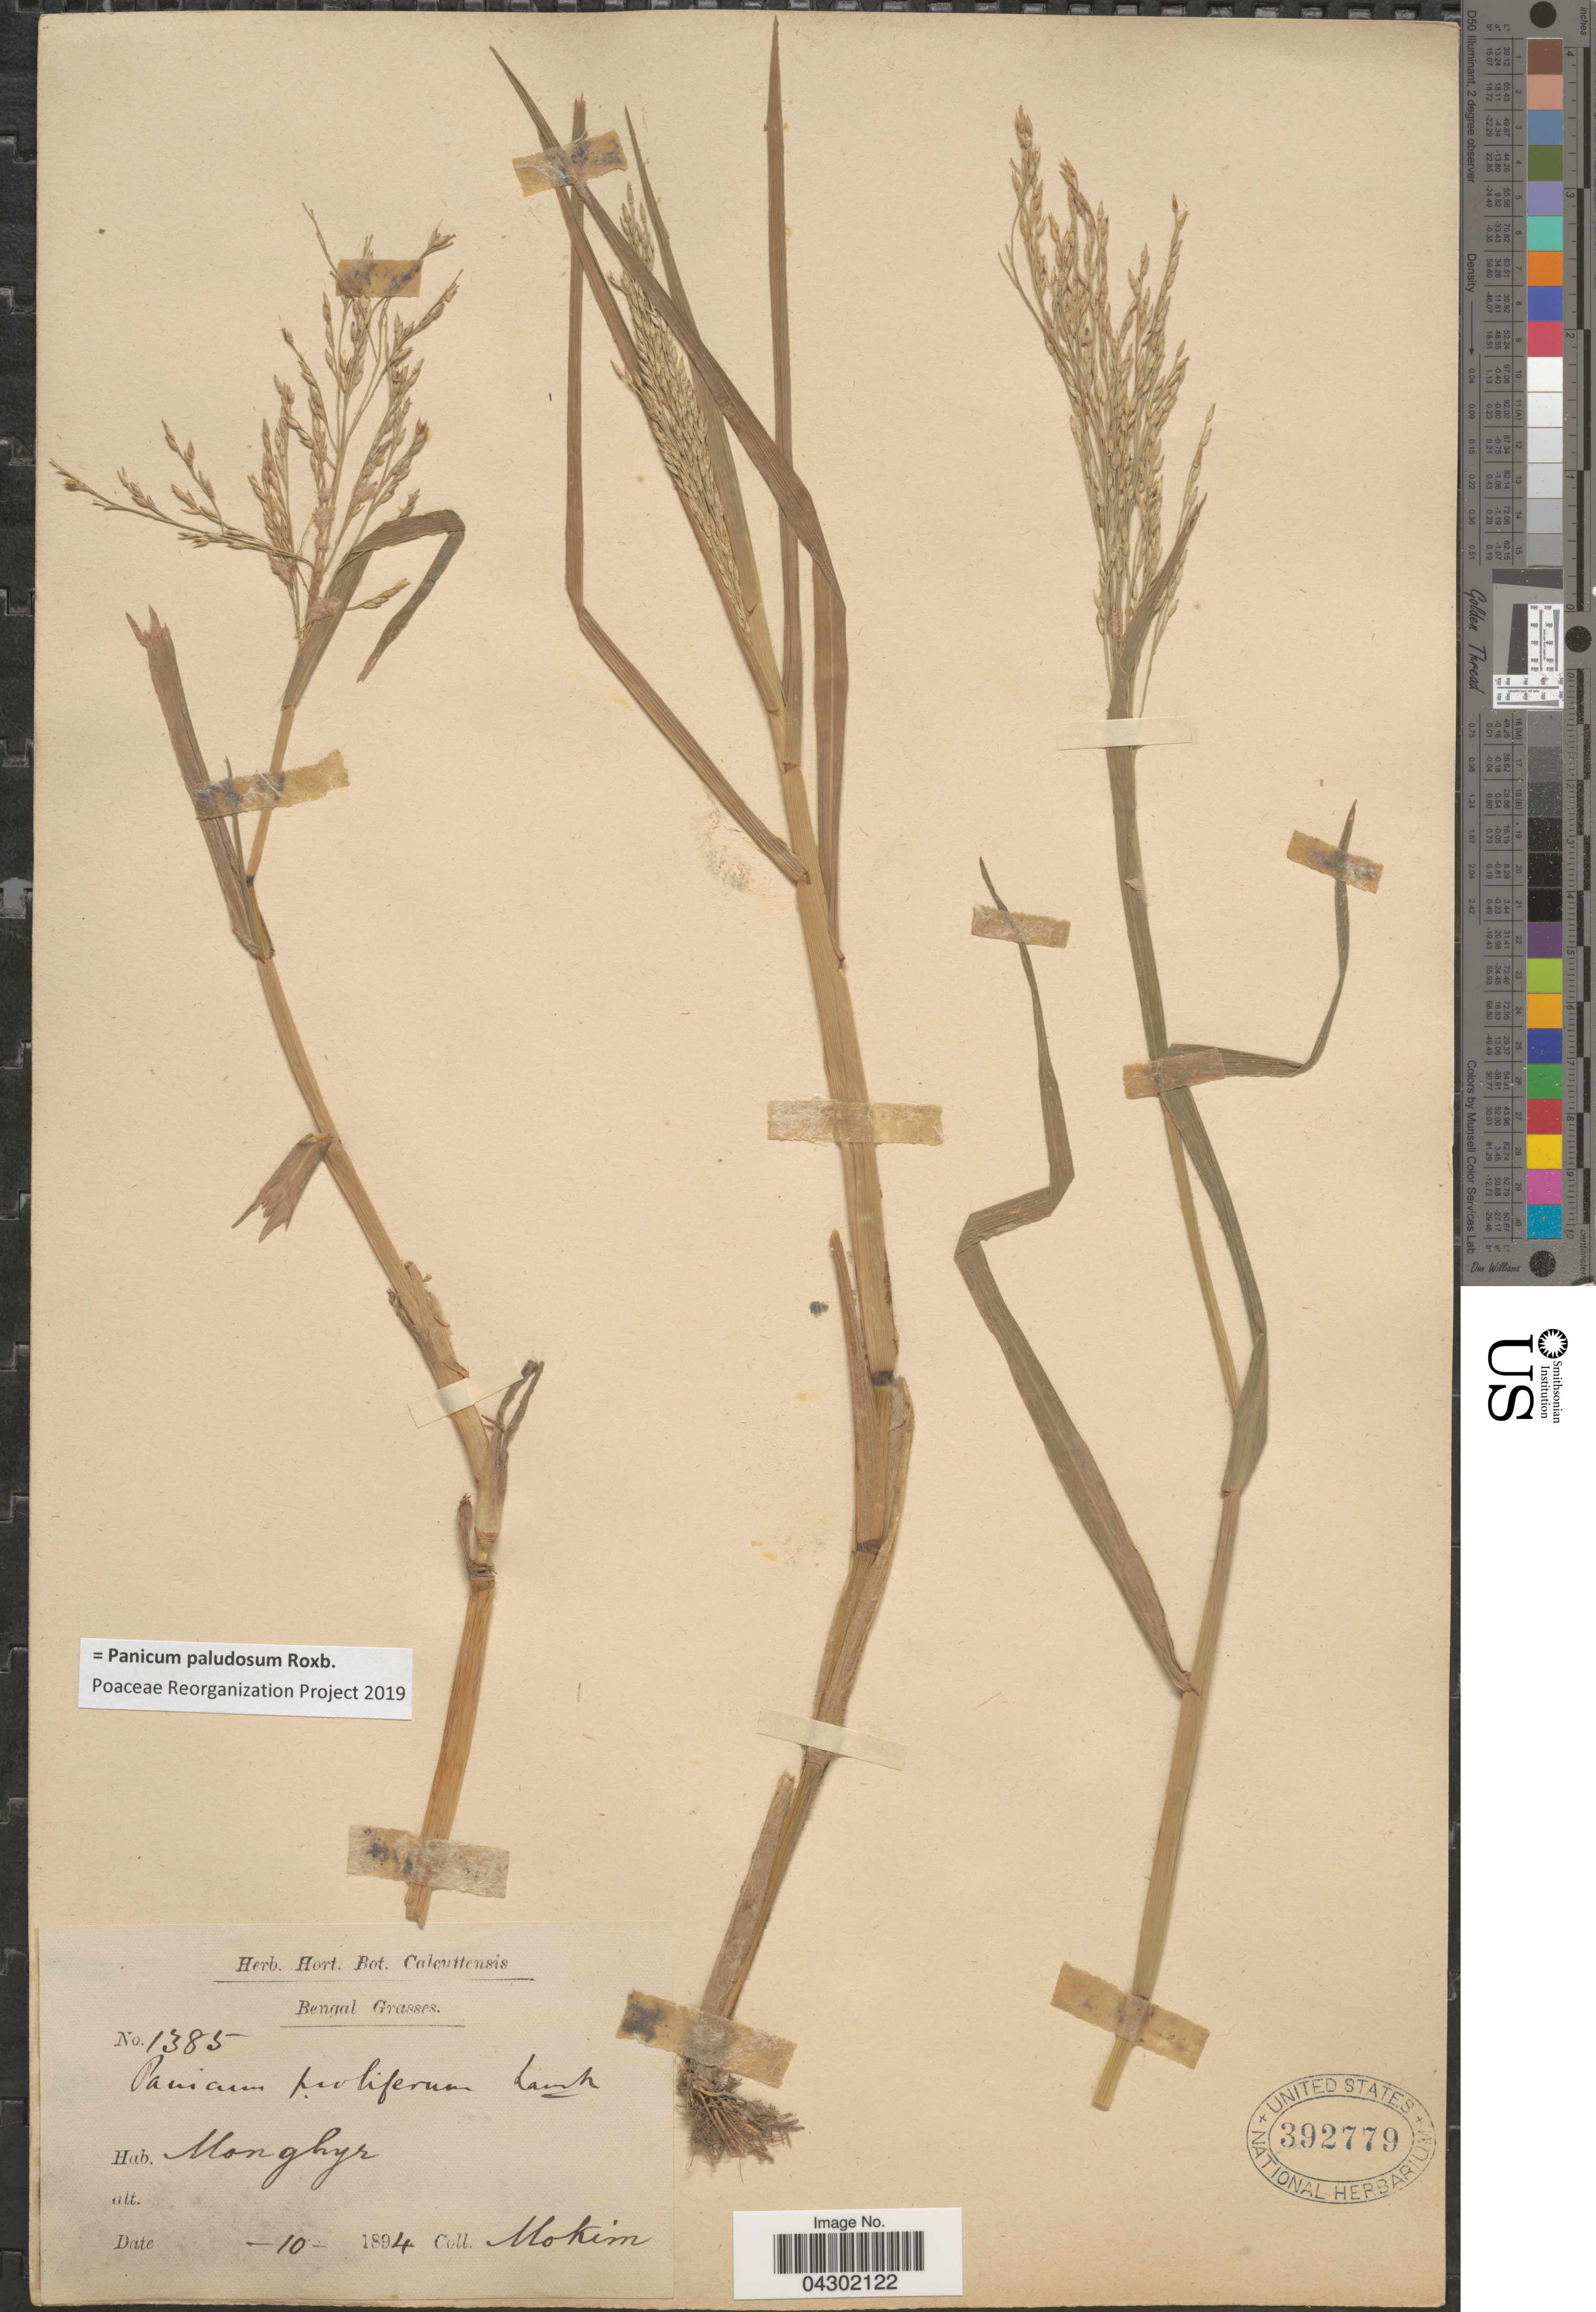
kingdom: Plantae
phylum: Tracheophyta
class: Liliopsida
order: Poales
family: Poaceae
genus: Panicum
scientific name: Panicum paludosum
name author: Roxb.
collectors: -. Mokim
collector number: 1385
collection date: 1894-10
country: India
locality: Bengal. Monghyr.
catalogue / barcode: US 392779